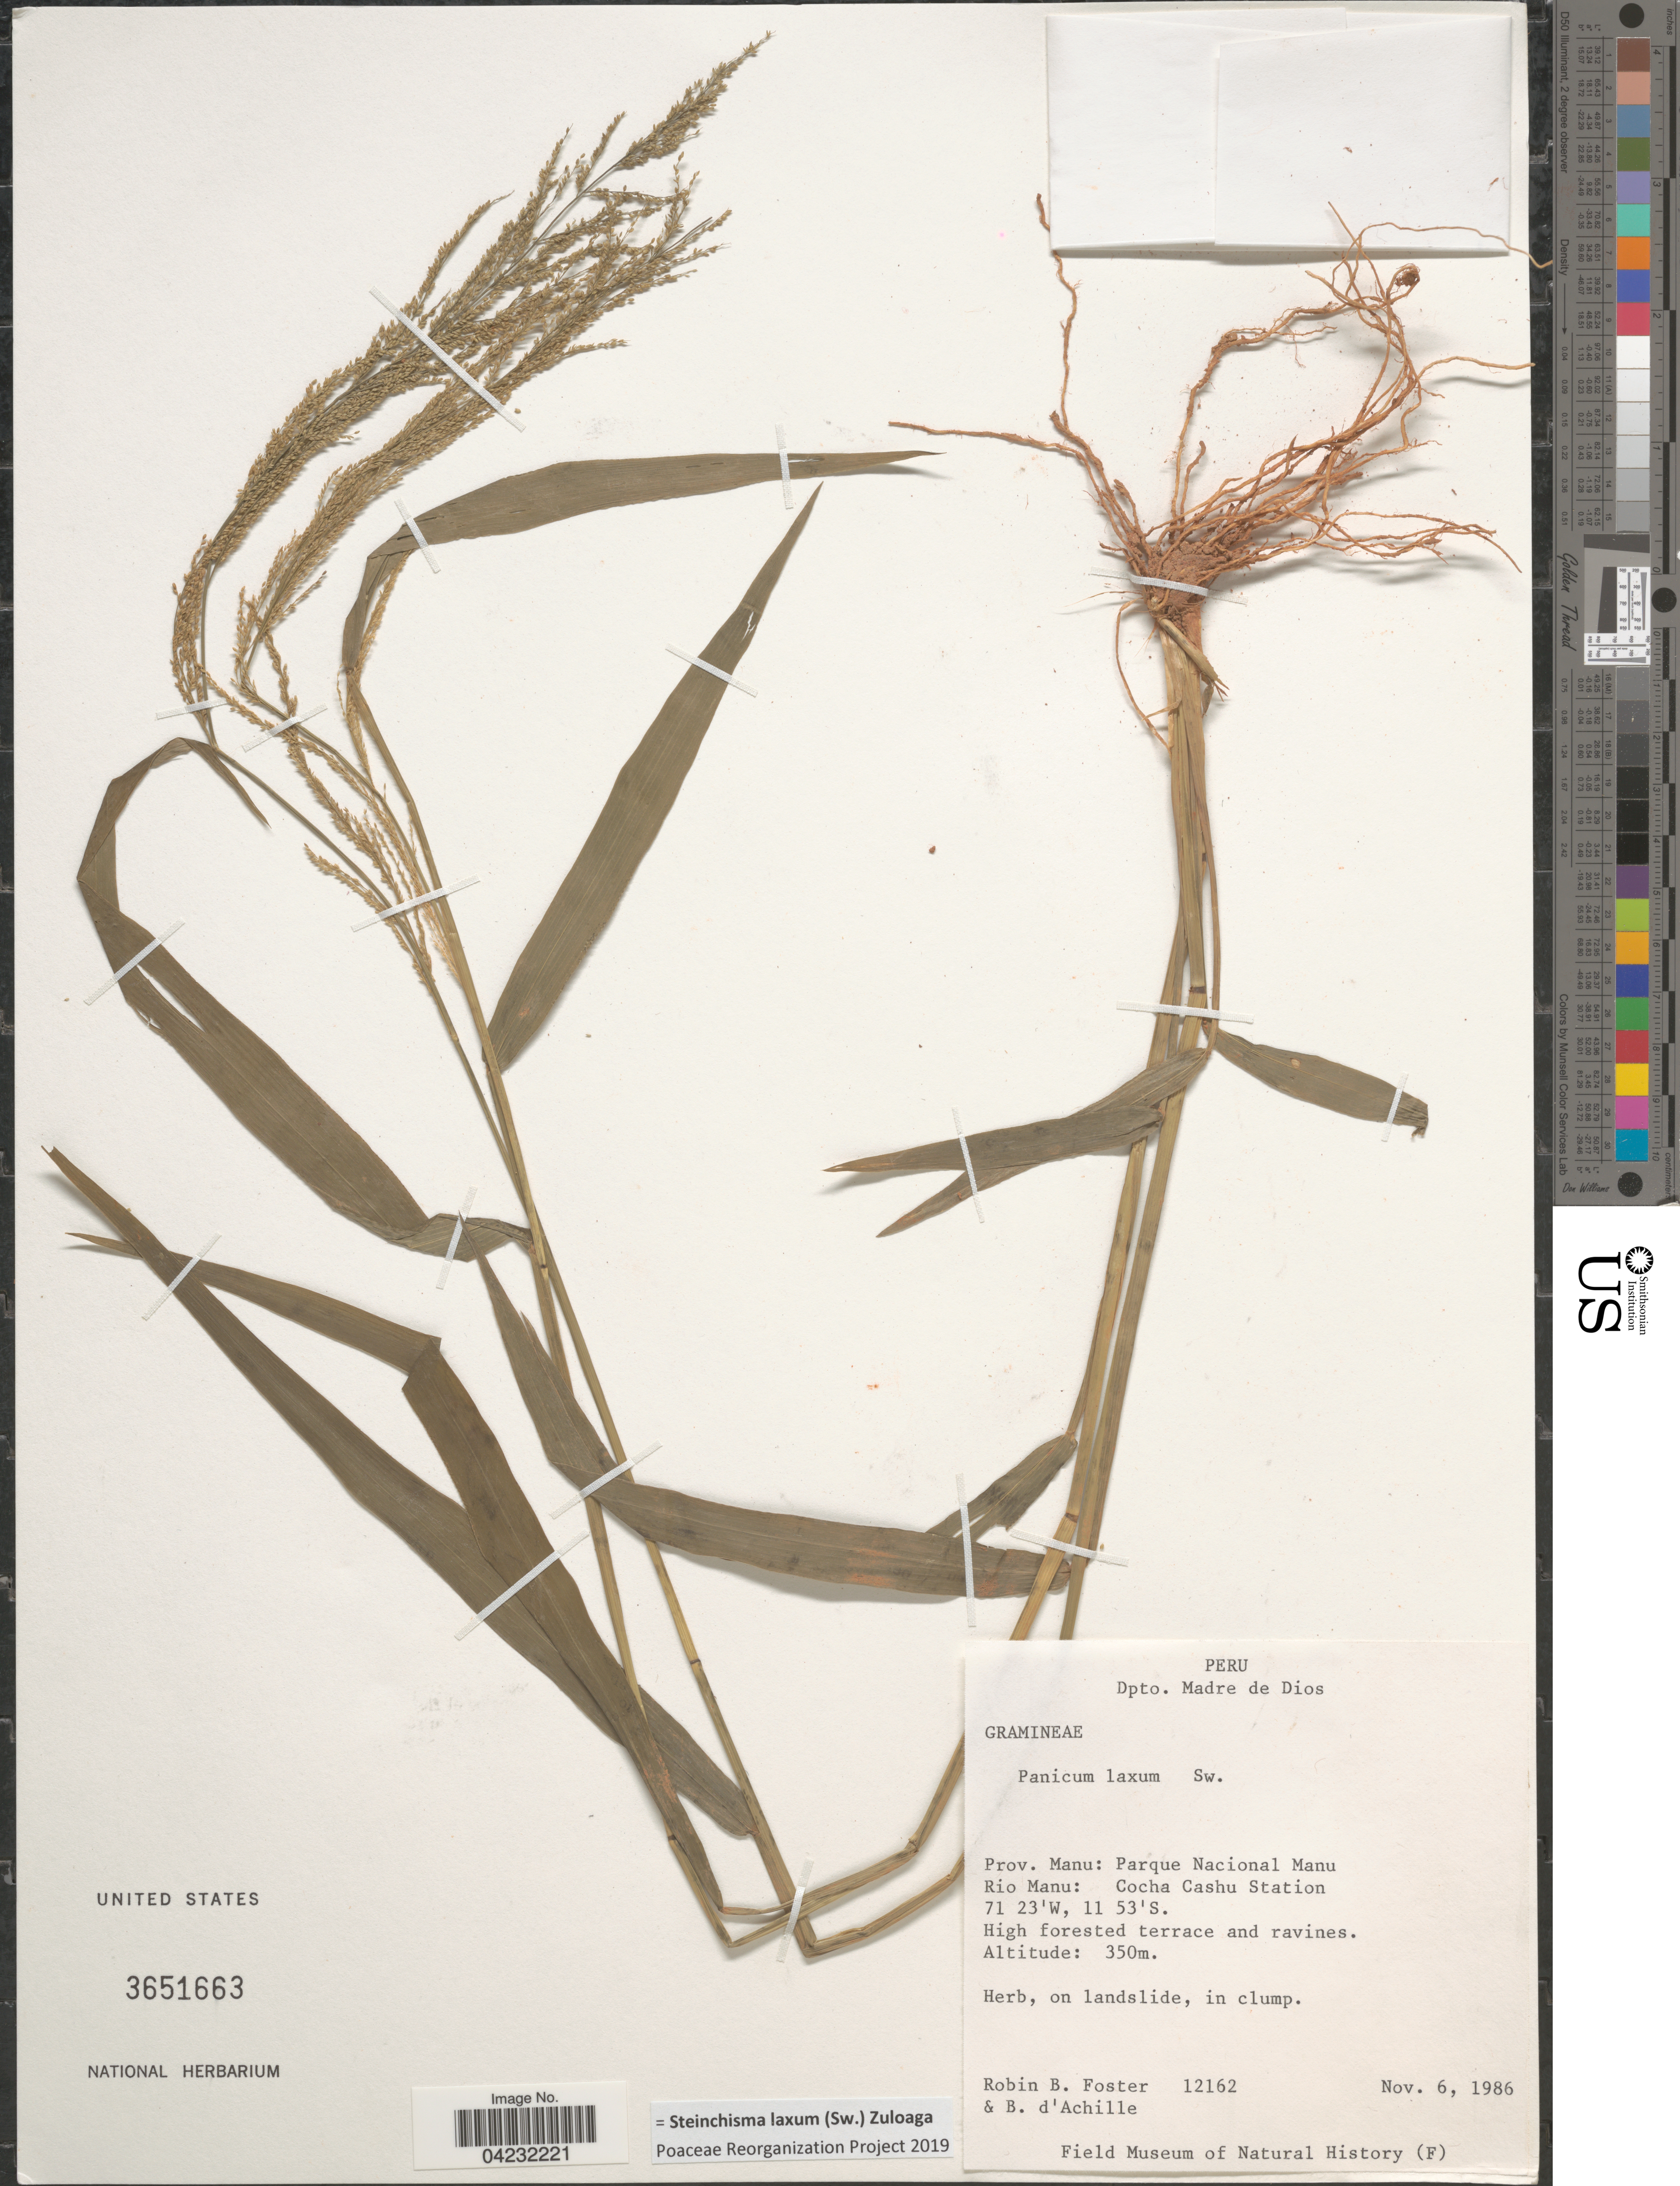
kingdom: Plantae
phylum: Tracheophyta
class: Liliopsida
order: Poales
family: Poaceae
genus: Steinchisma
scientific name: Steinchisma laxum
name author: (Sw.) Zuloaga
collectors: R. B. Foster & B. d'Achille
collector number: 12162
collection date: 1986-11-06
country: Peru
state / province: Madre de Dios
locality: Dpto. Madre de Dios. Prov. Manu: Parque Nacional Manu. Rio Manu: Cocha Cashu Station.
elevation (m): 350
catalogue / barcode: US 3651663